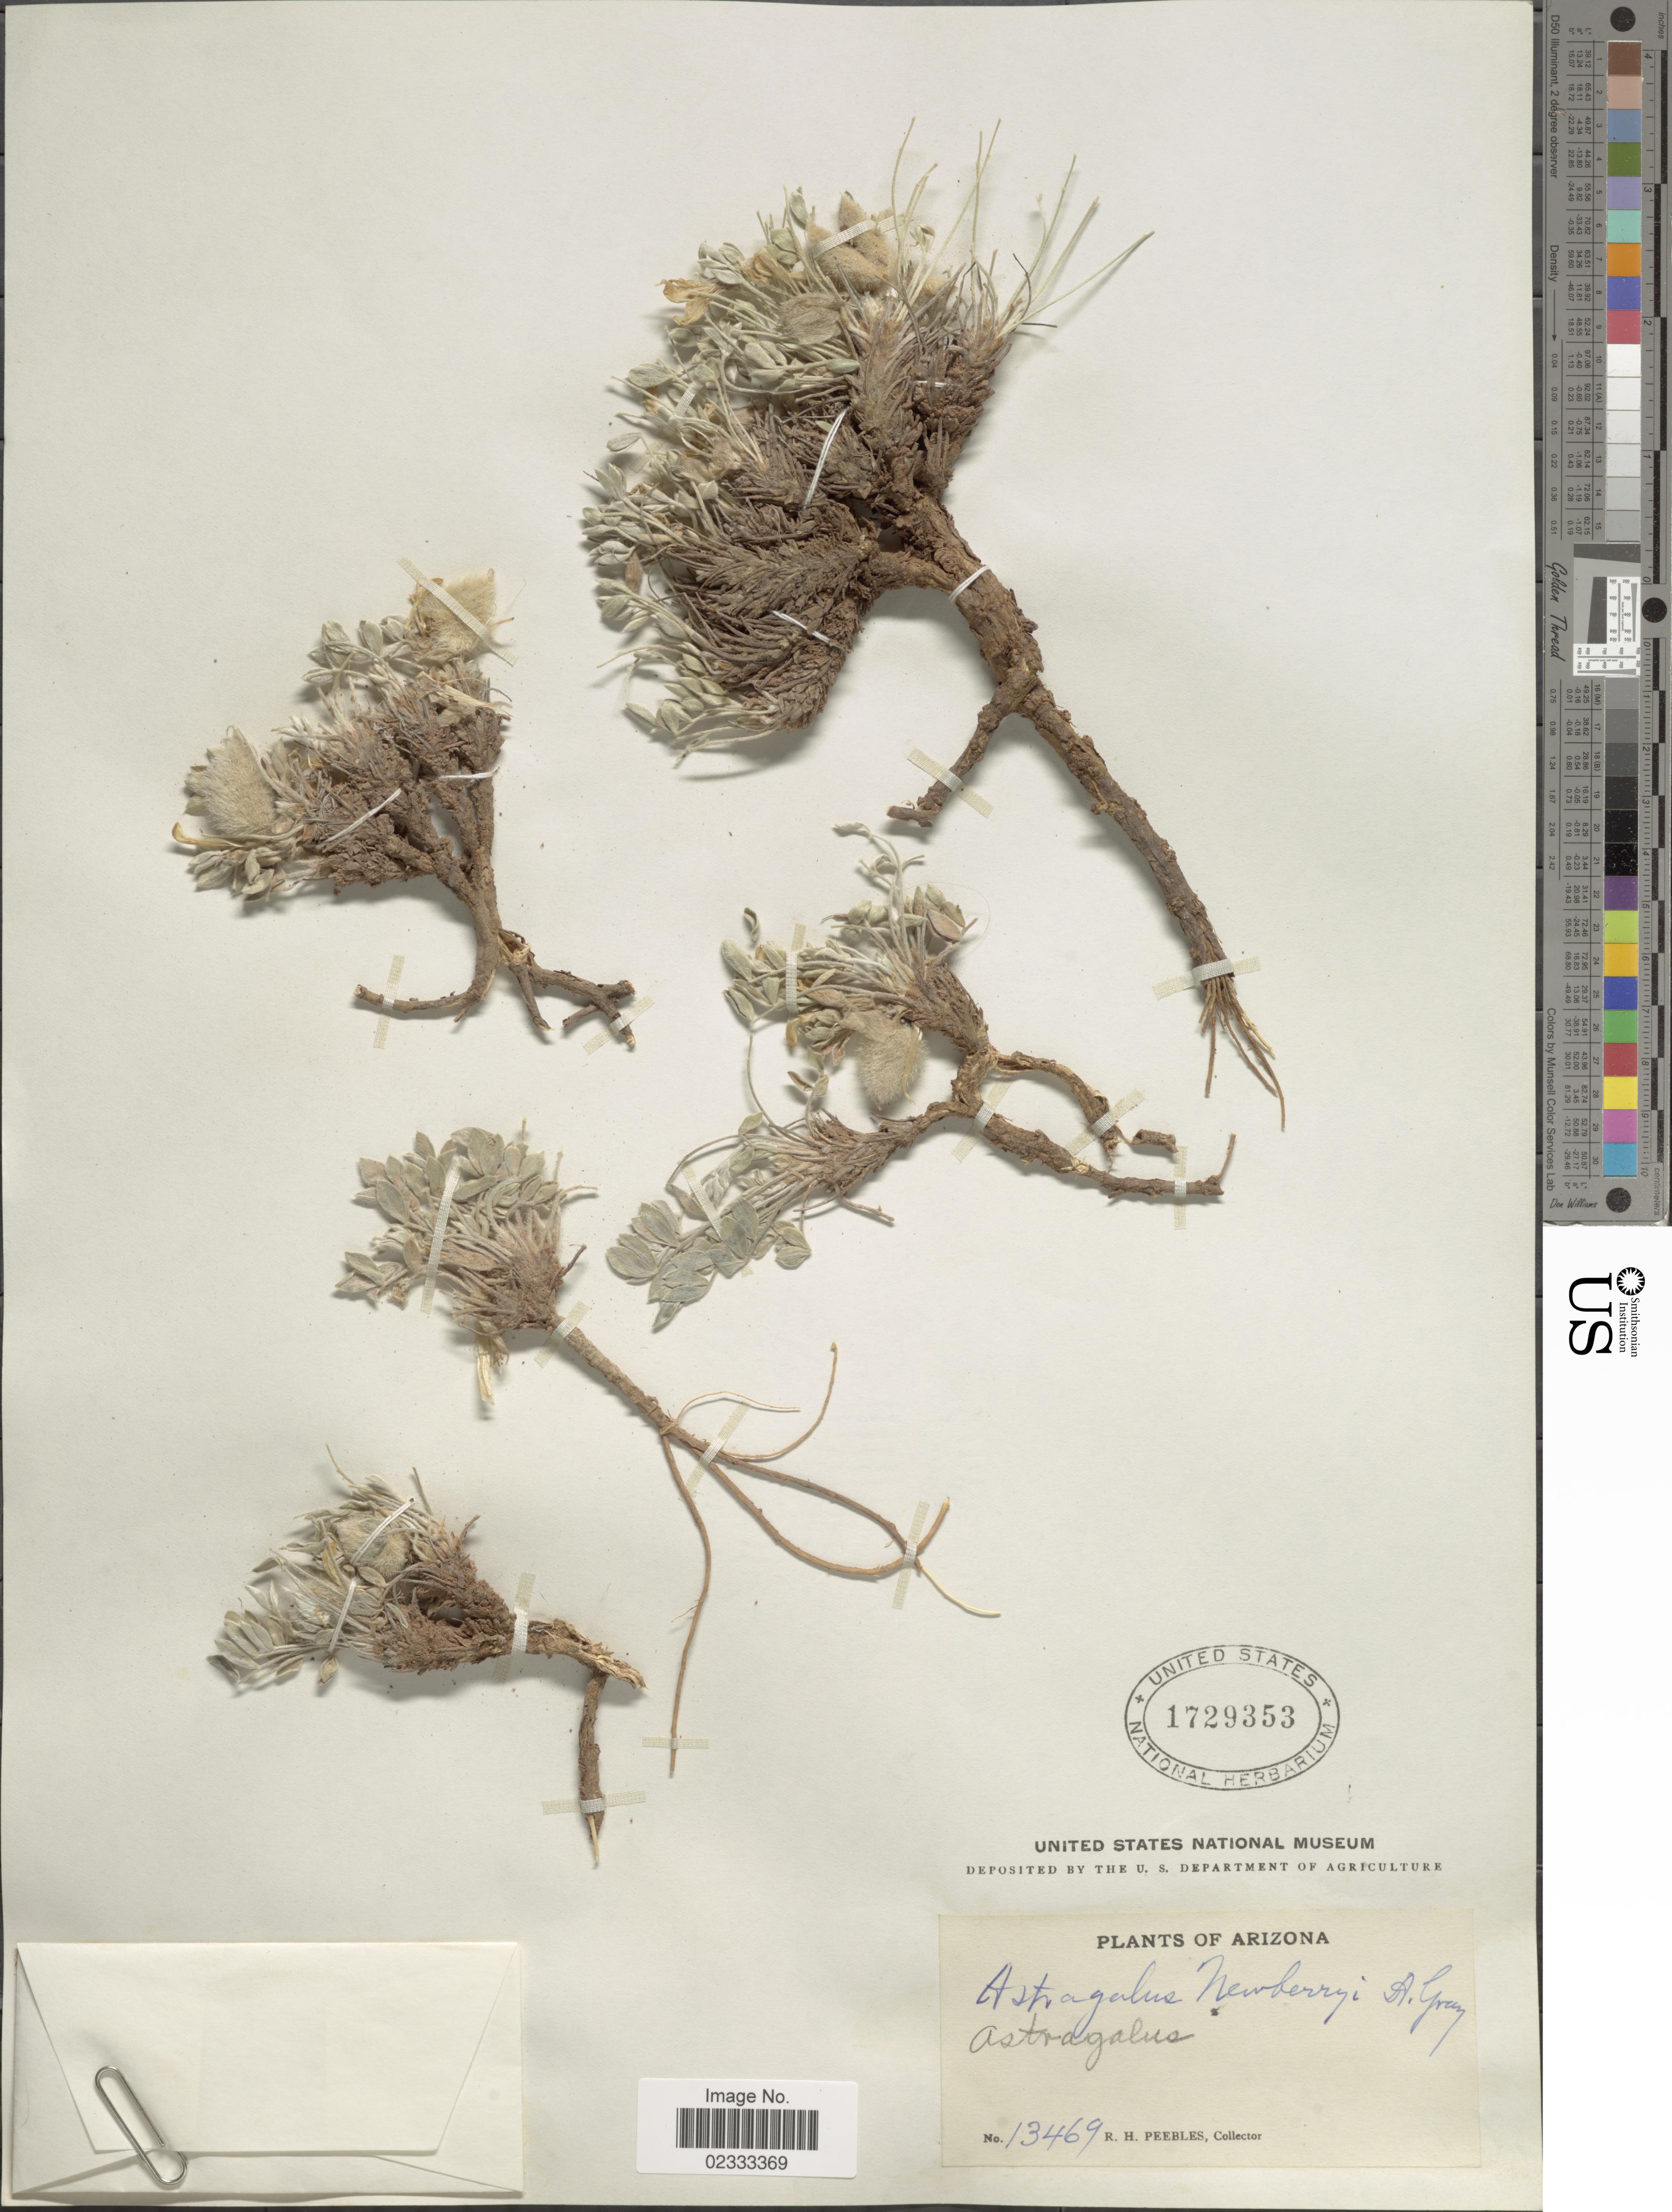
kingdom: Plantae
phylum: Tracheophyta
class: Magnoliopsida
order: Fabales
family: Fabaceae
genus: Astragalus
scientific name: Astragalus newberryi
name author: A. Gray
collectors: R. H. Peebles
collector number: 13469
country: United States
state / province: Arizona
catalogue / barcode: US 1729353